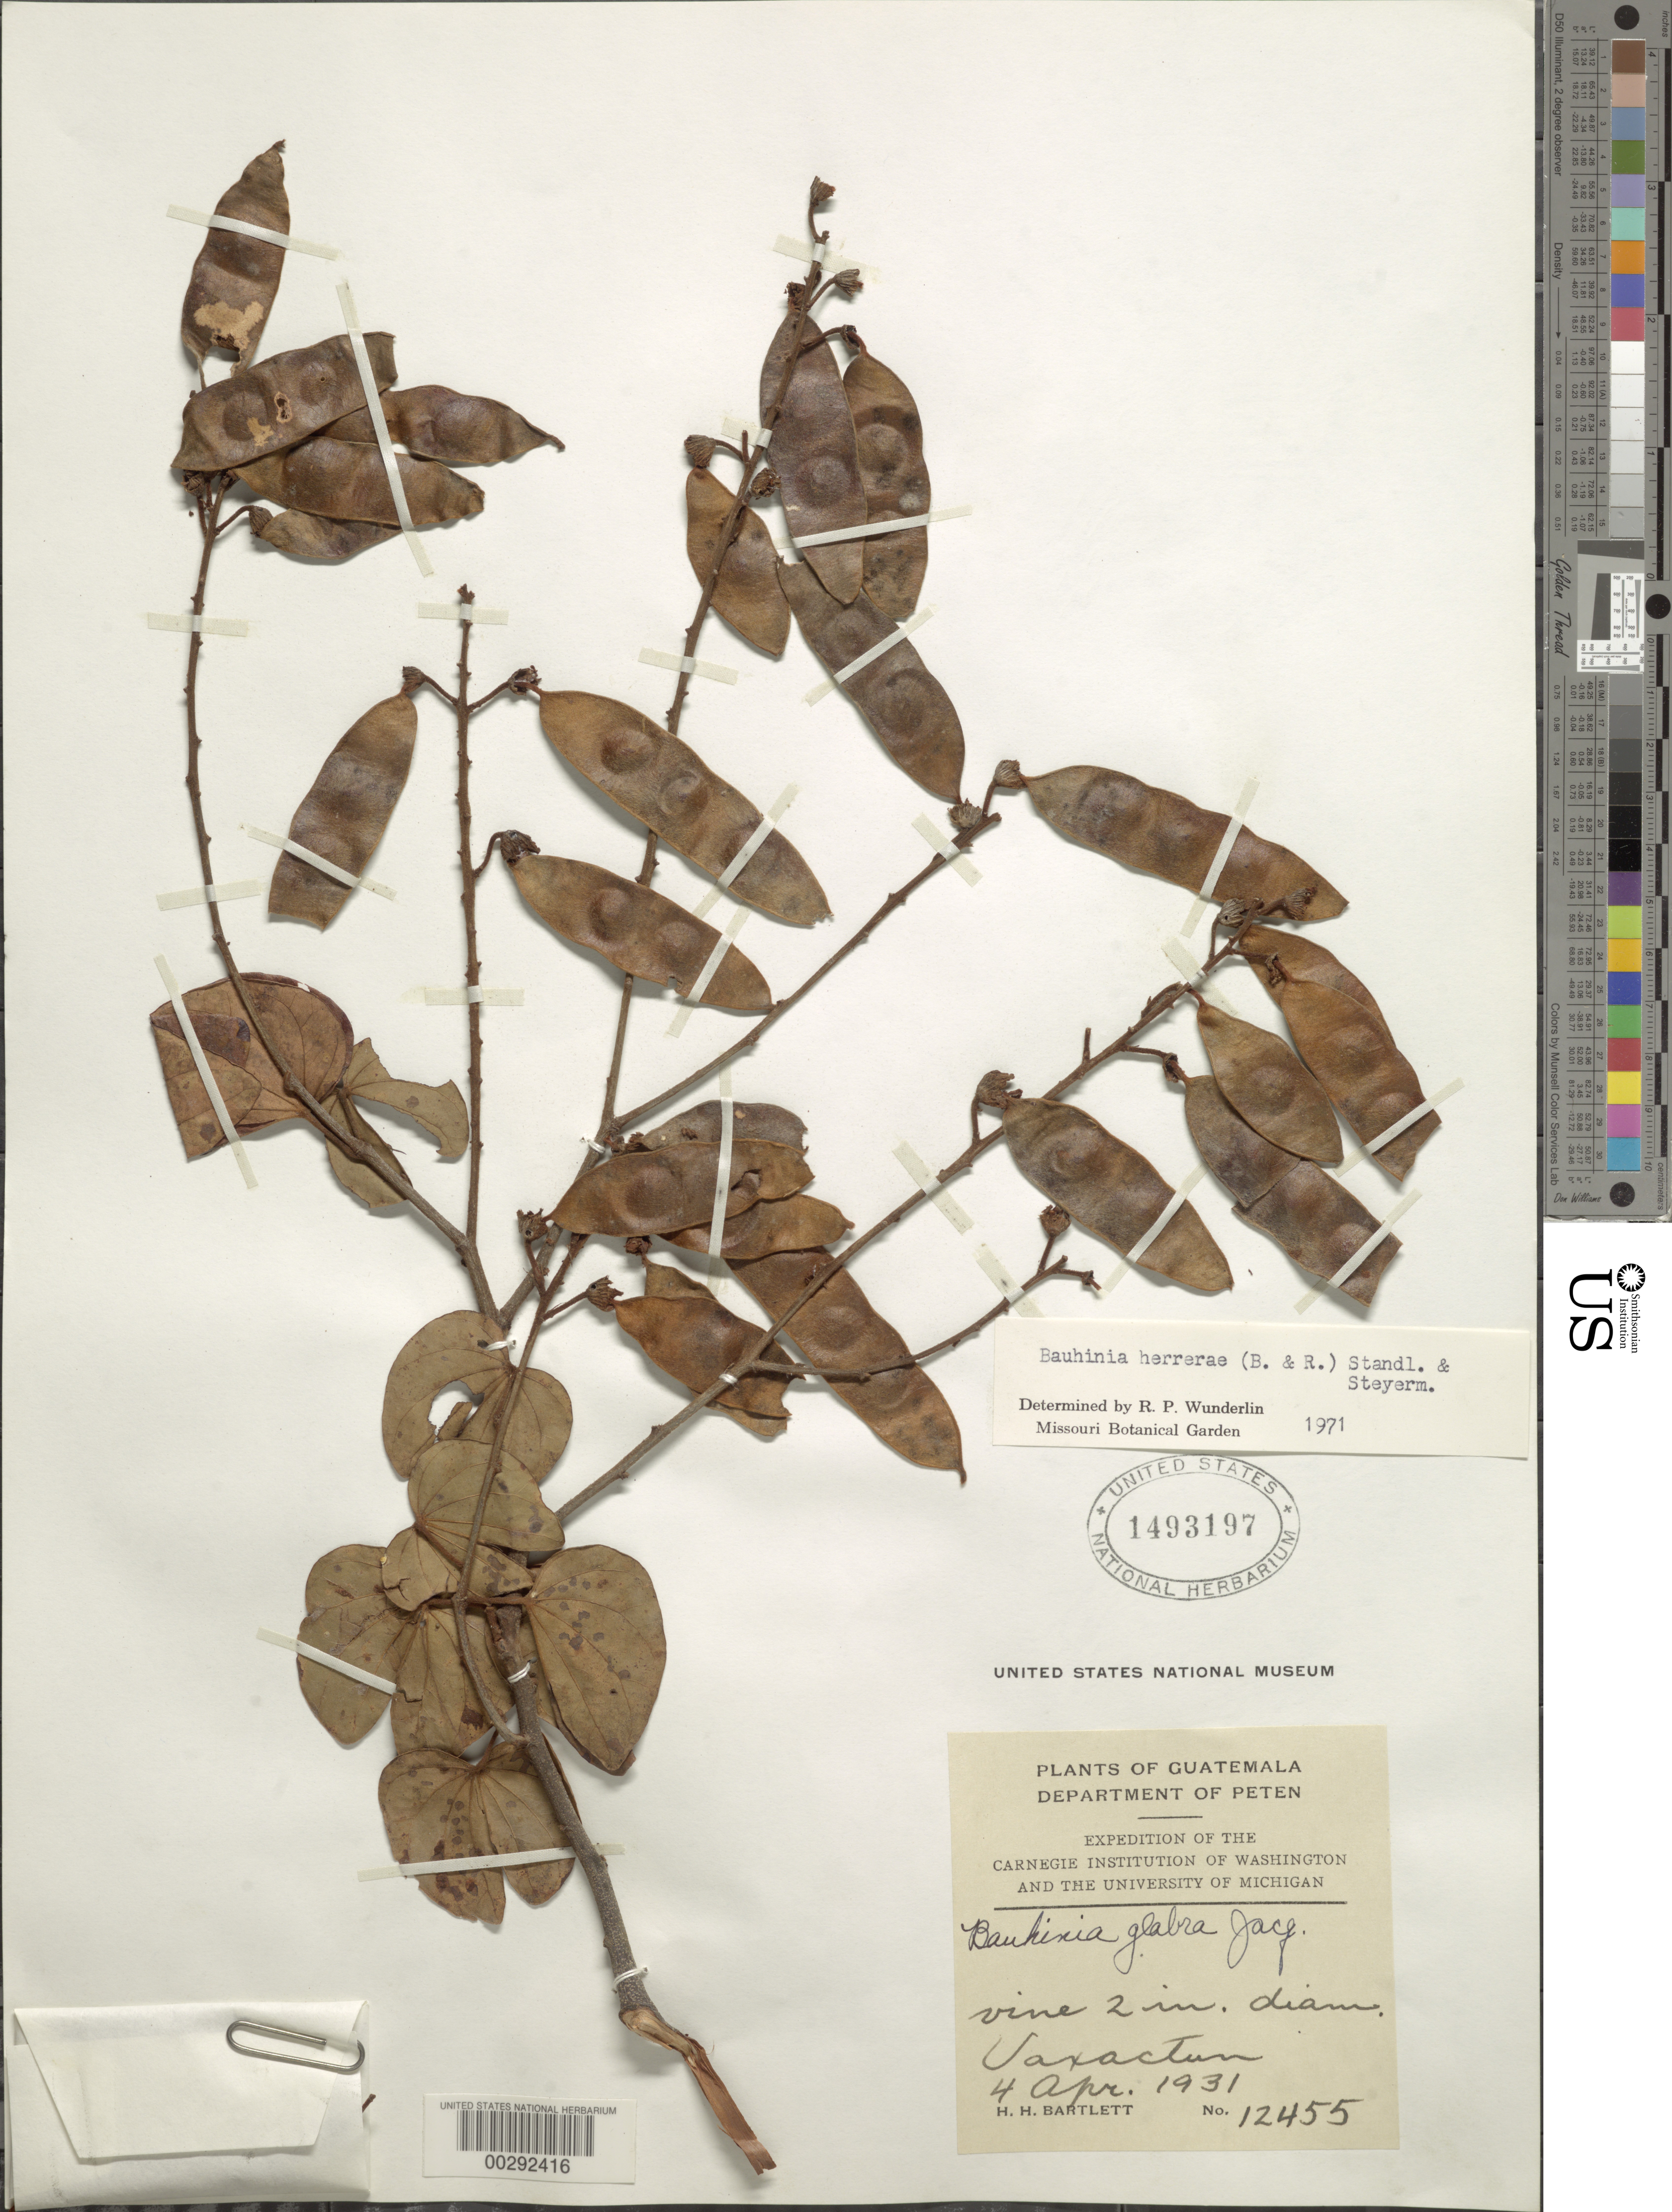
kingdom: Plantae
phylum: Tracheophyta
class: Magnoliopsida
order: Fabales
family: Fabaceae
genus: Bauhinia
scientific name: Bauhinia herrerae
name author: (Britton & Rose) Standl. & Steyerm.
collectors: H. H. Bartlett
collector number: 12455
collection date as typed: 04 Apr 1931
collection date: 1931-04-04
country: Guatemala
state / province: El Petén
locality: Uaxactún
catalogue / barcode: US 1493197